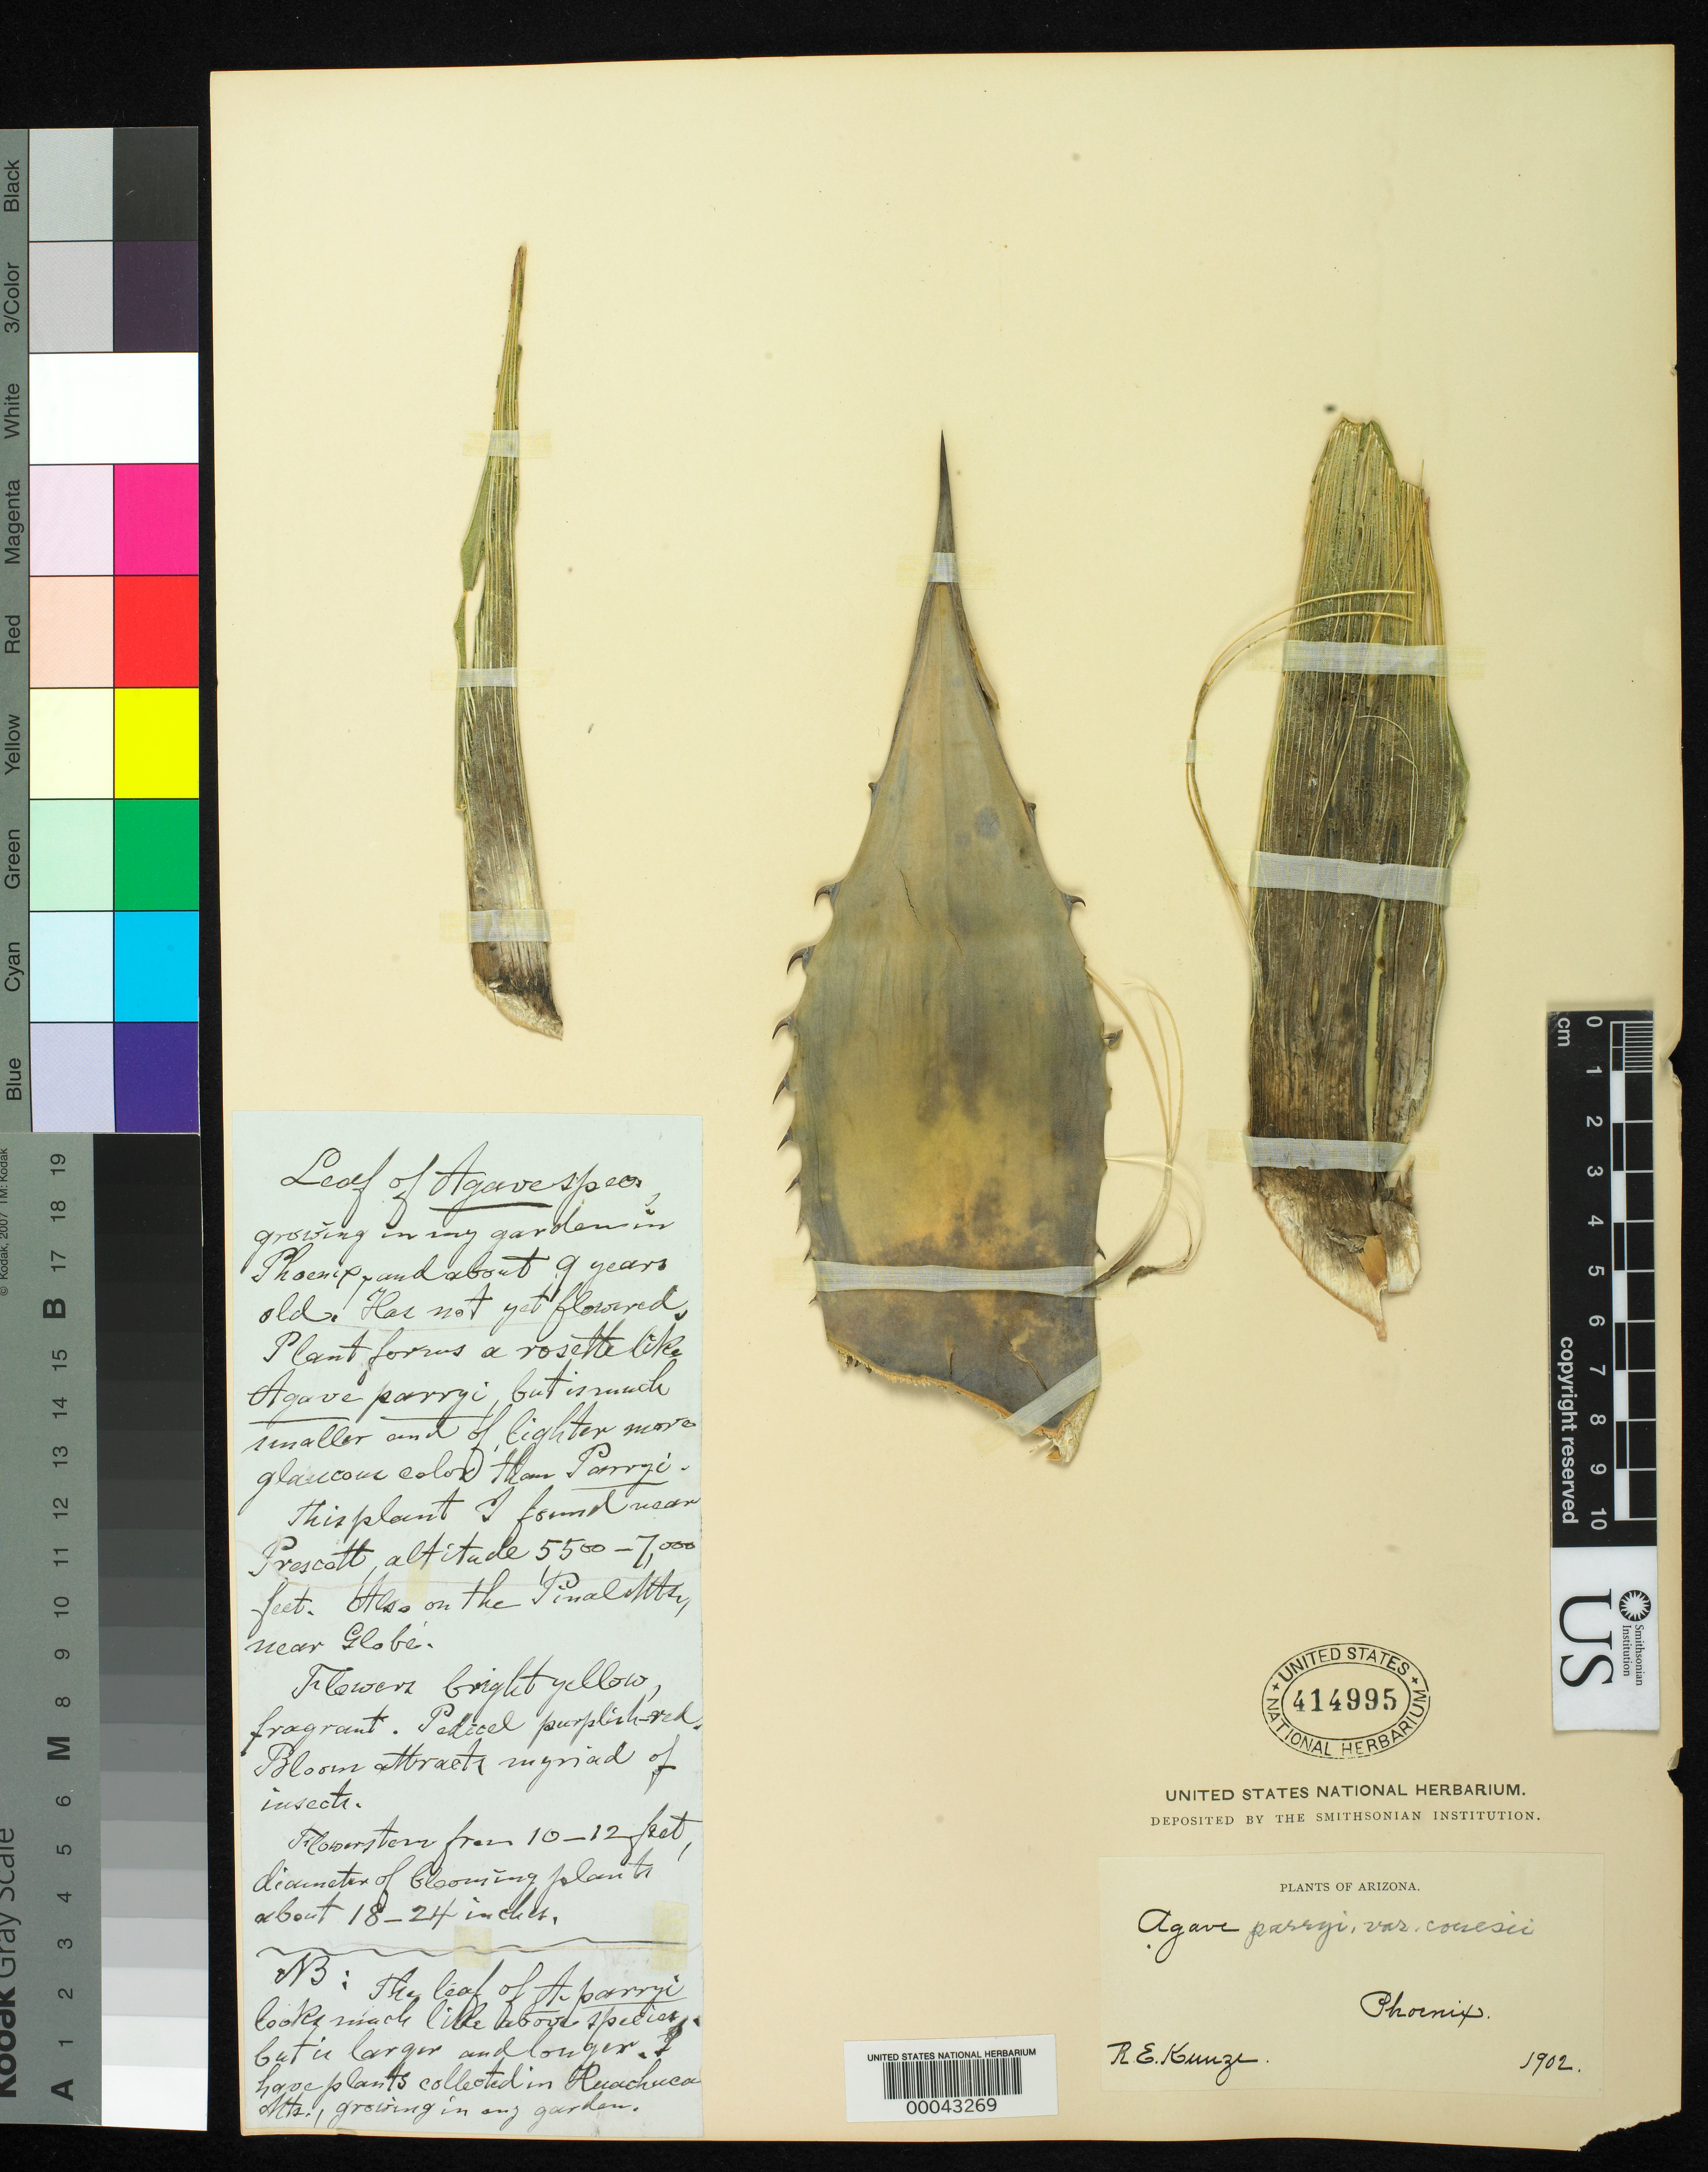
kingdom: Plantae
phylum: Tracheophyta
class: Liliopsida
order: Asparagales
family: Asparagaceae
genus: Agave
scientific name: Agave parryi var. couesii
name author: (Engelm. ex Trel.) Kearney & Peebles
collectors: R. E. Kunze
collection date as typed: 1902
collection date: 1902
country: United States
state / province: Arizona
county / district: Maricopa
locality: Phoenix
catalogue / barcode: US 414995